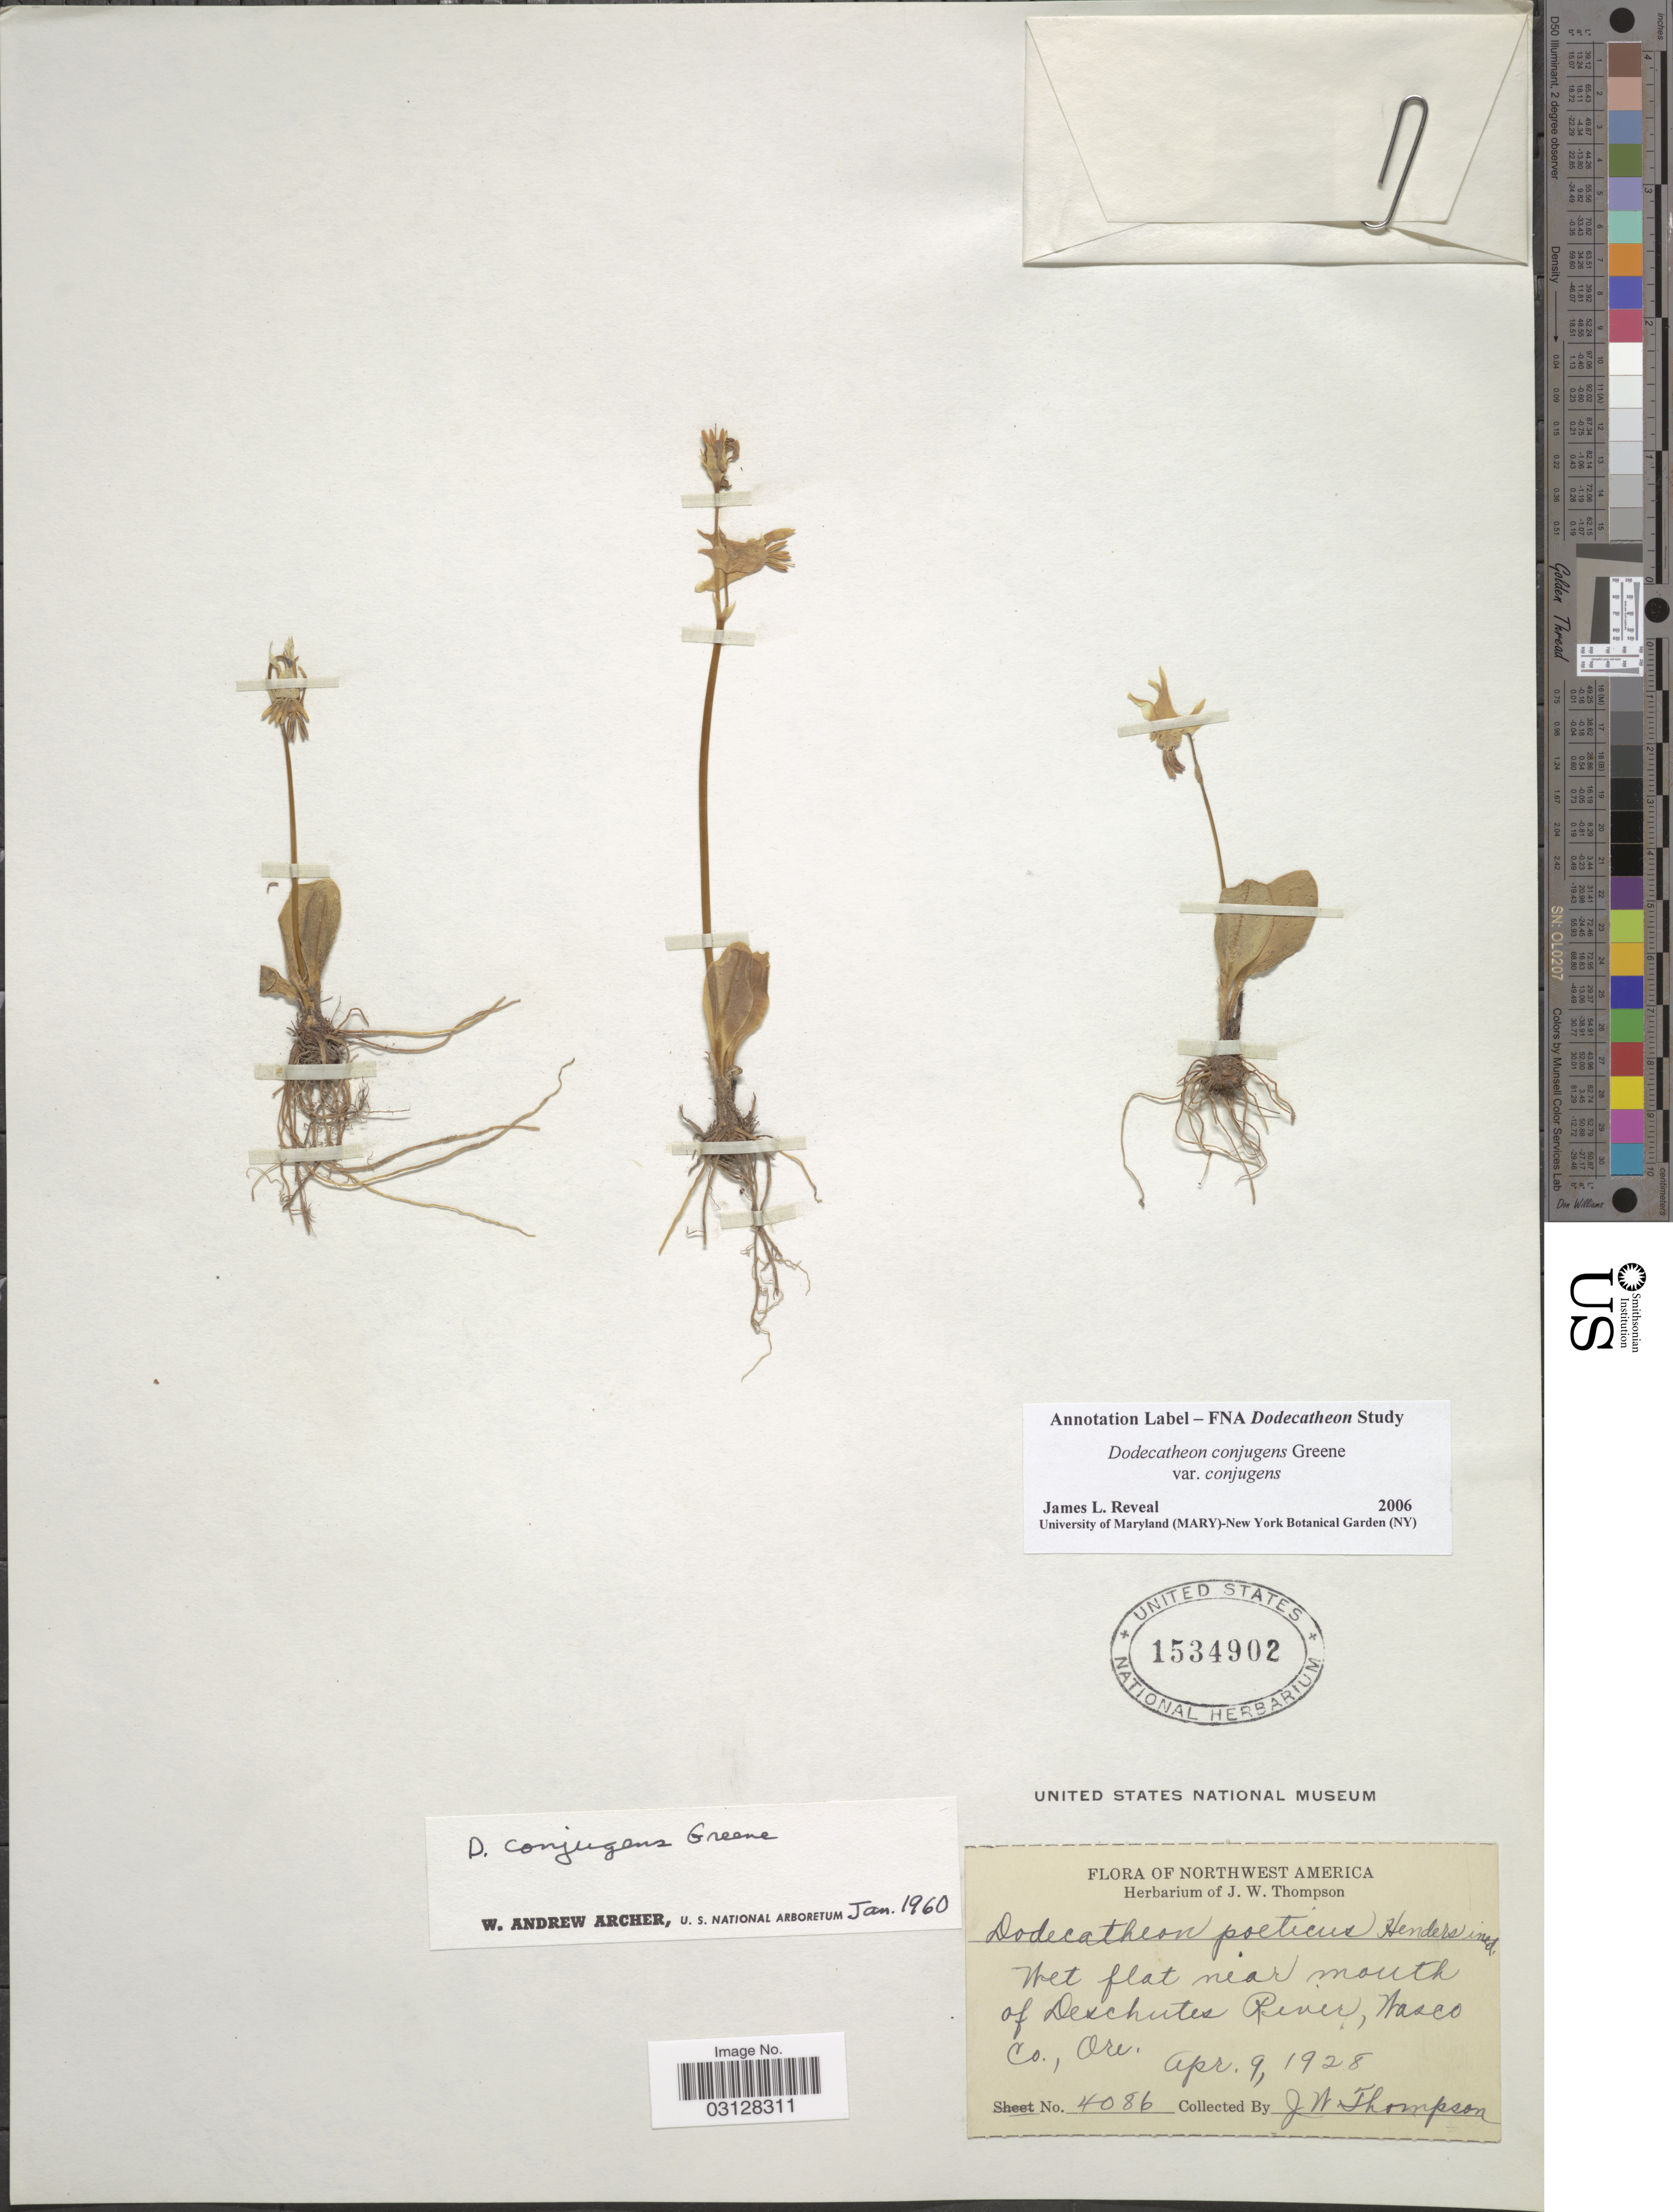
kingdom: Plantae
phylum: Tracheophyta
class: Magnoliopsida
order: Ericales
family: Primulaceae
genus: Dodecatheon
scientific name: Dodecatheon conjugens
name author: Greene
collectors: J. W. Thomson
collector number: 4086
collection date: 1928-04-09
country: United States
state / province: Oregon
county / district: Wasco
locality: Northwest America. Wet flat near mouth of Deschutes River, Wasco Co.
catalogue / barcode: US 1534902